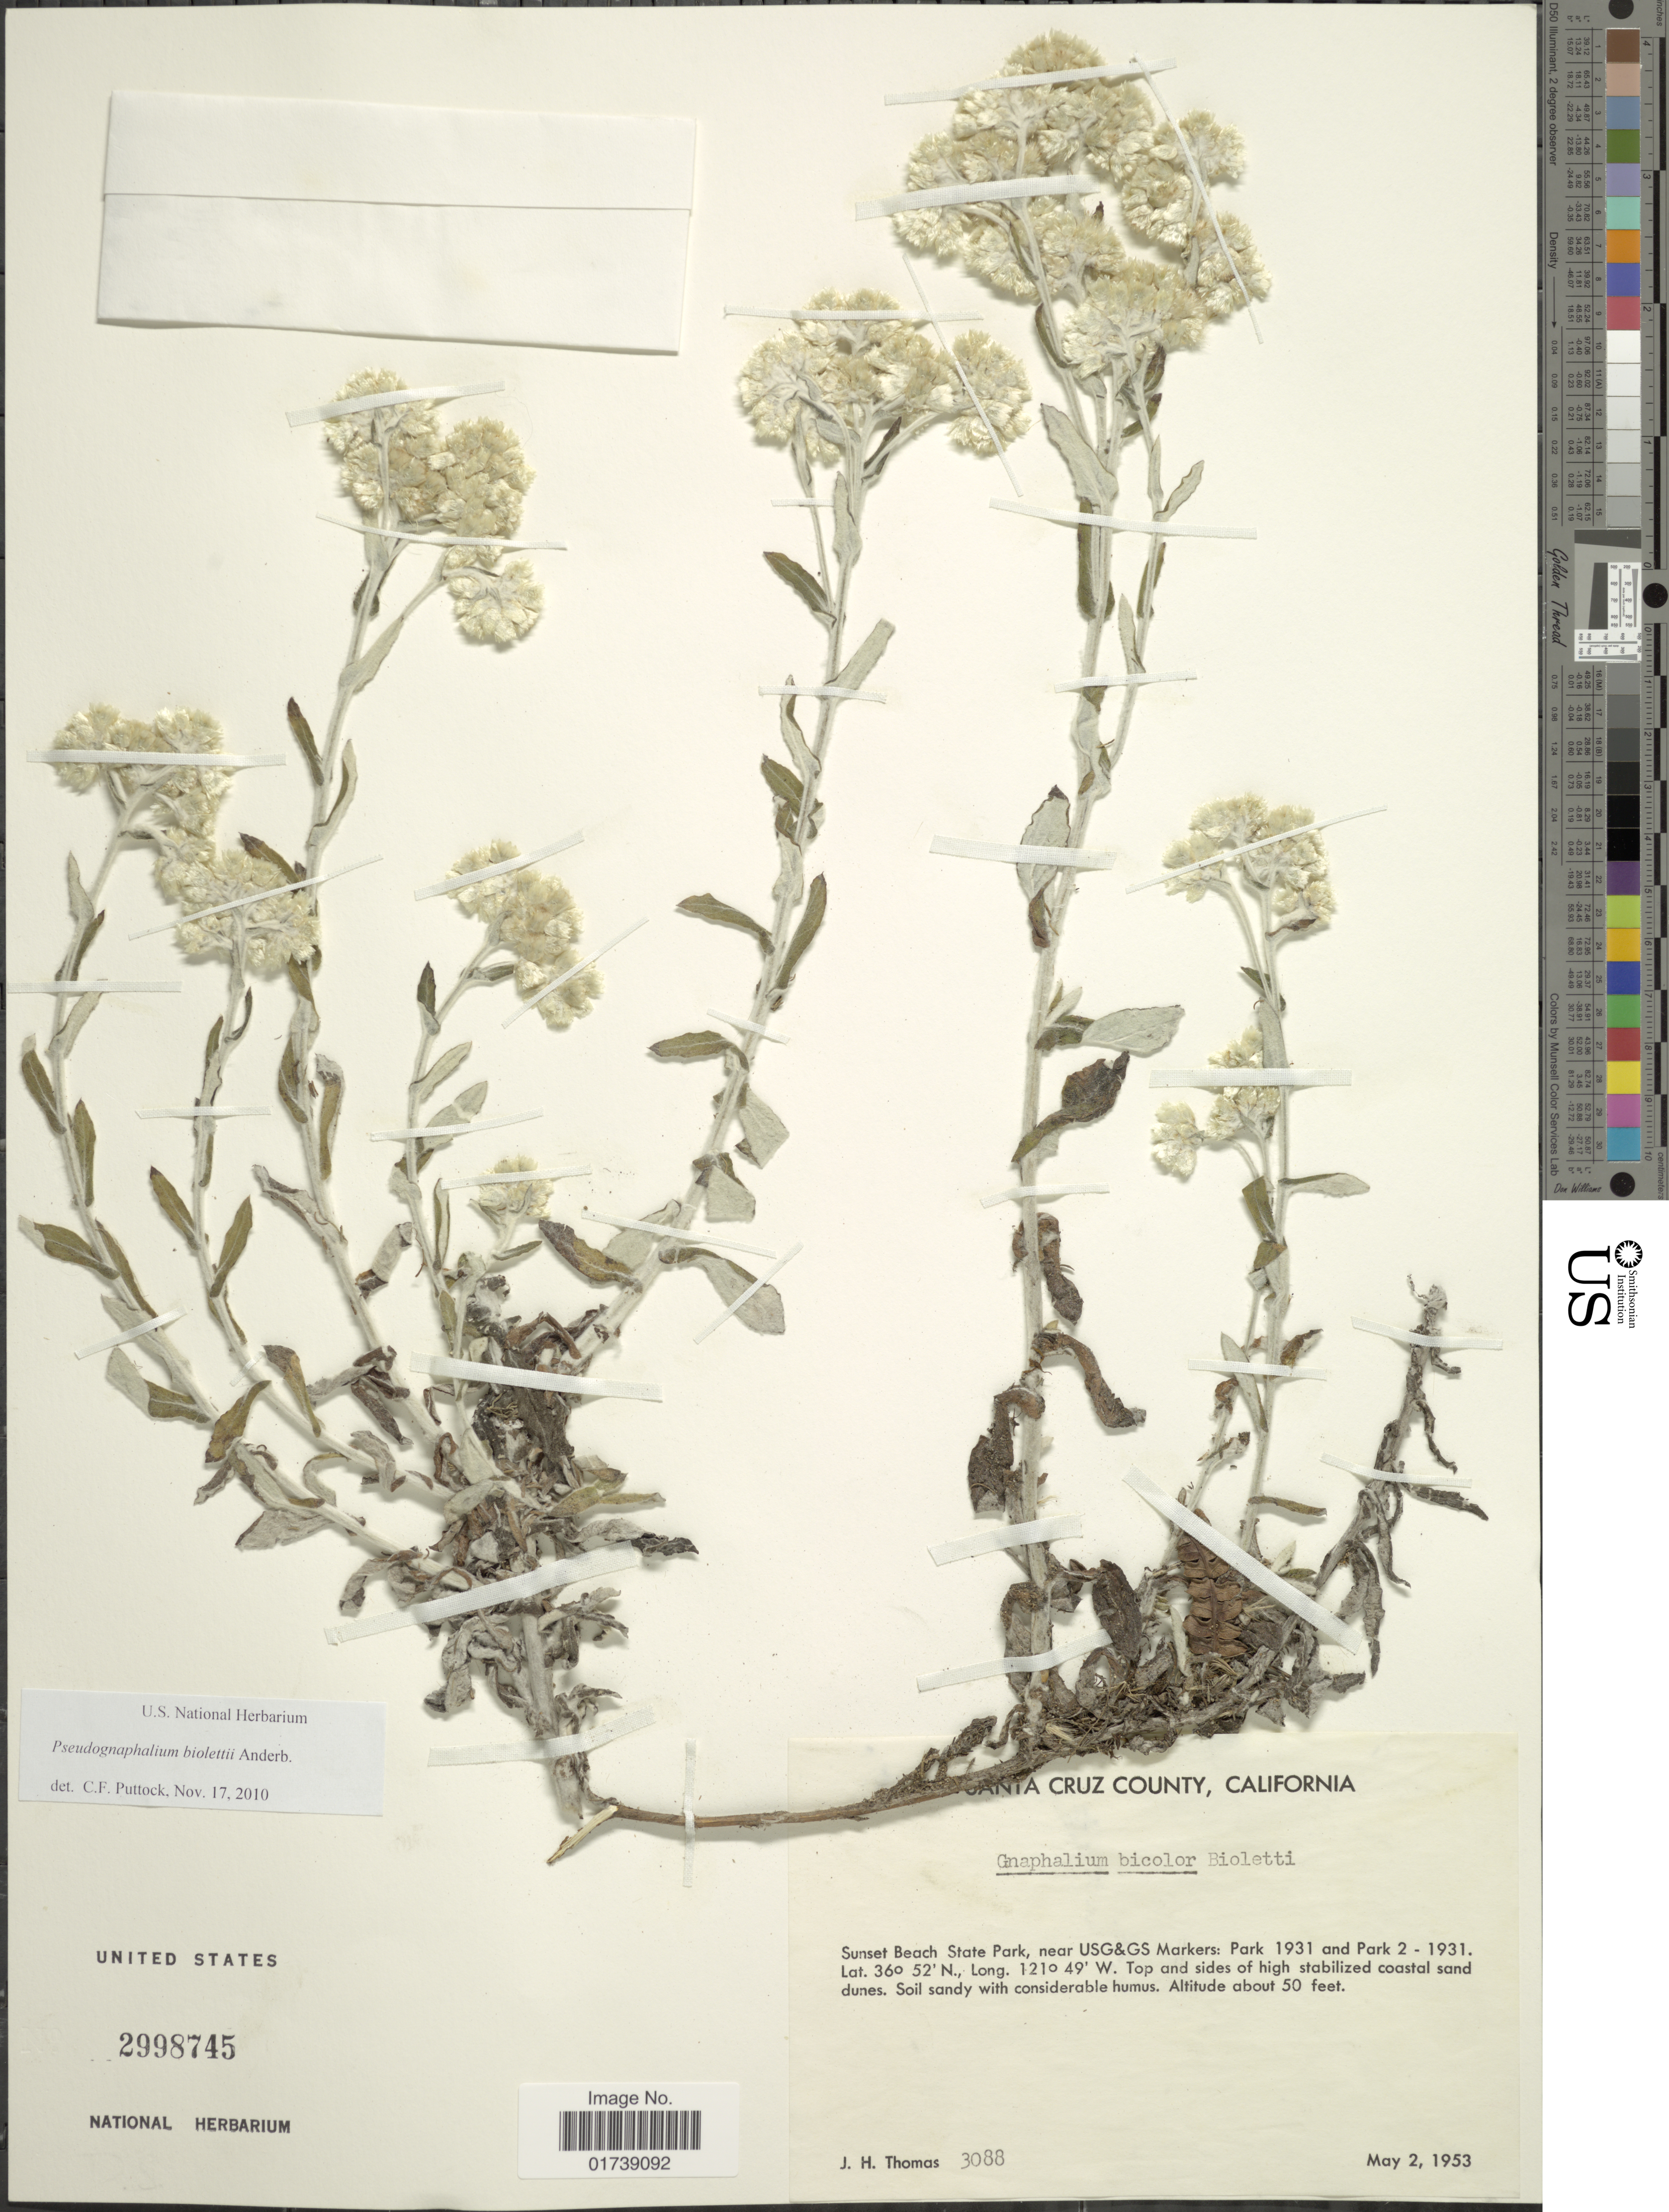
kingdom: Plantae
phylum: Tracheophyta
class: Magnoliopsida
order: Asterales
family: Asteraceae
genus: Pseudognaphalium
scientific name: Pseudognaphalium biolettii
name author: Anderb.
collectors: J. H. Thomas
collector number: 3088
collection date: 1953-05-02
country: United States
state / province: California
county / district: Santa Cruz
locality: Santa Cruz County, Sunset Beach State Park, near USG&GS markers: Park 1931 and Park 2- 1931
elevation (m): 15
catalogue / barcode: US 2998745